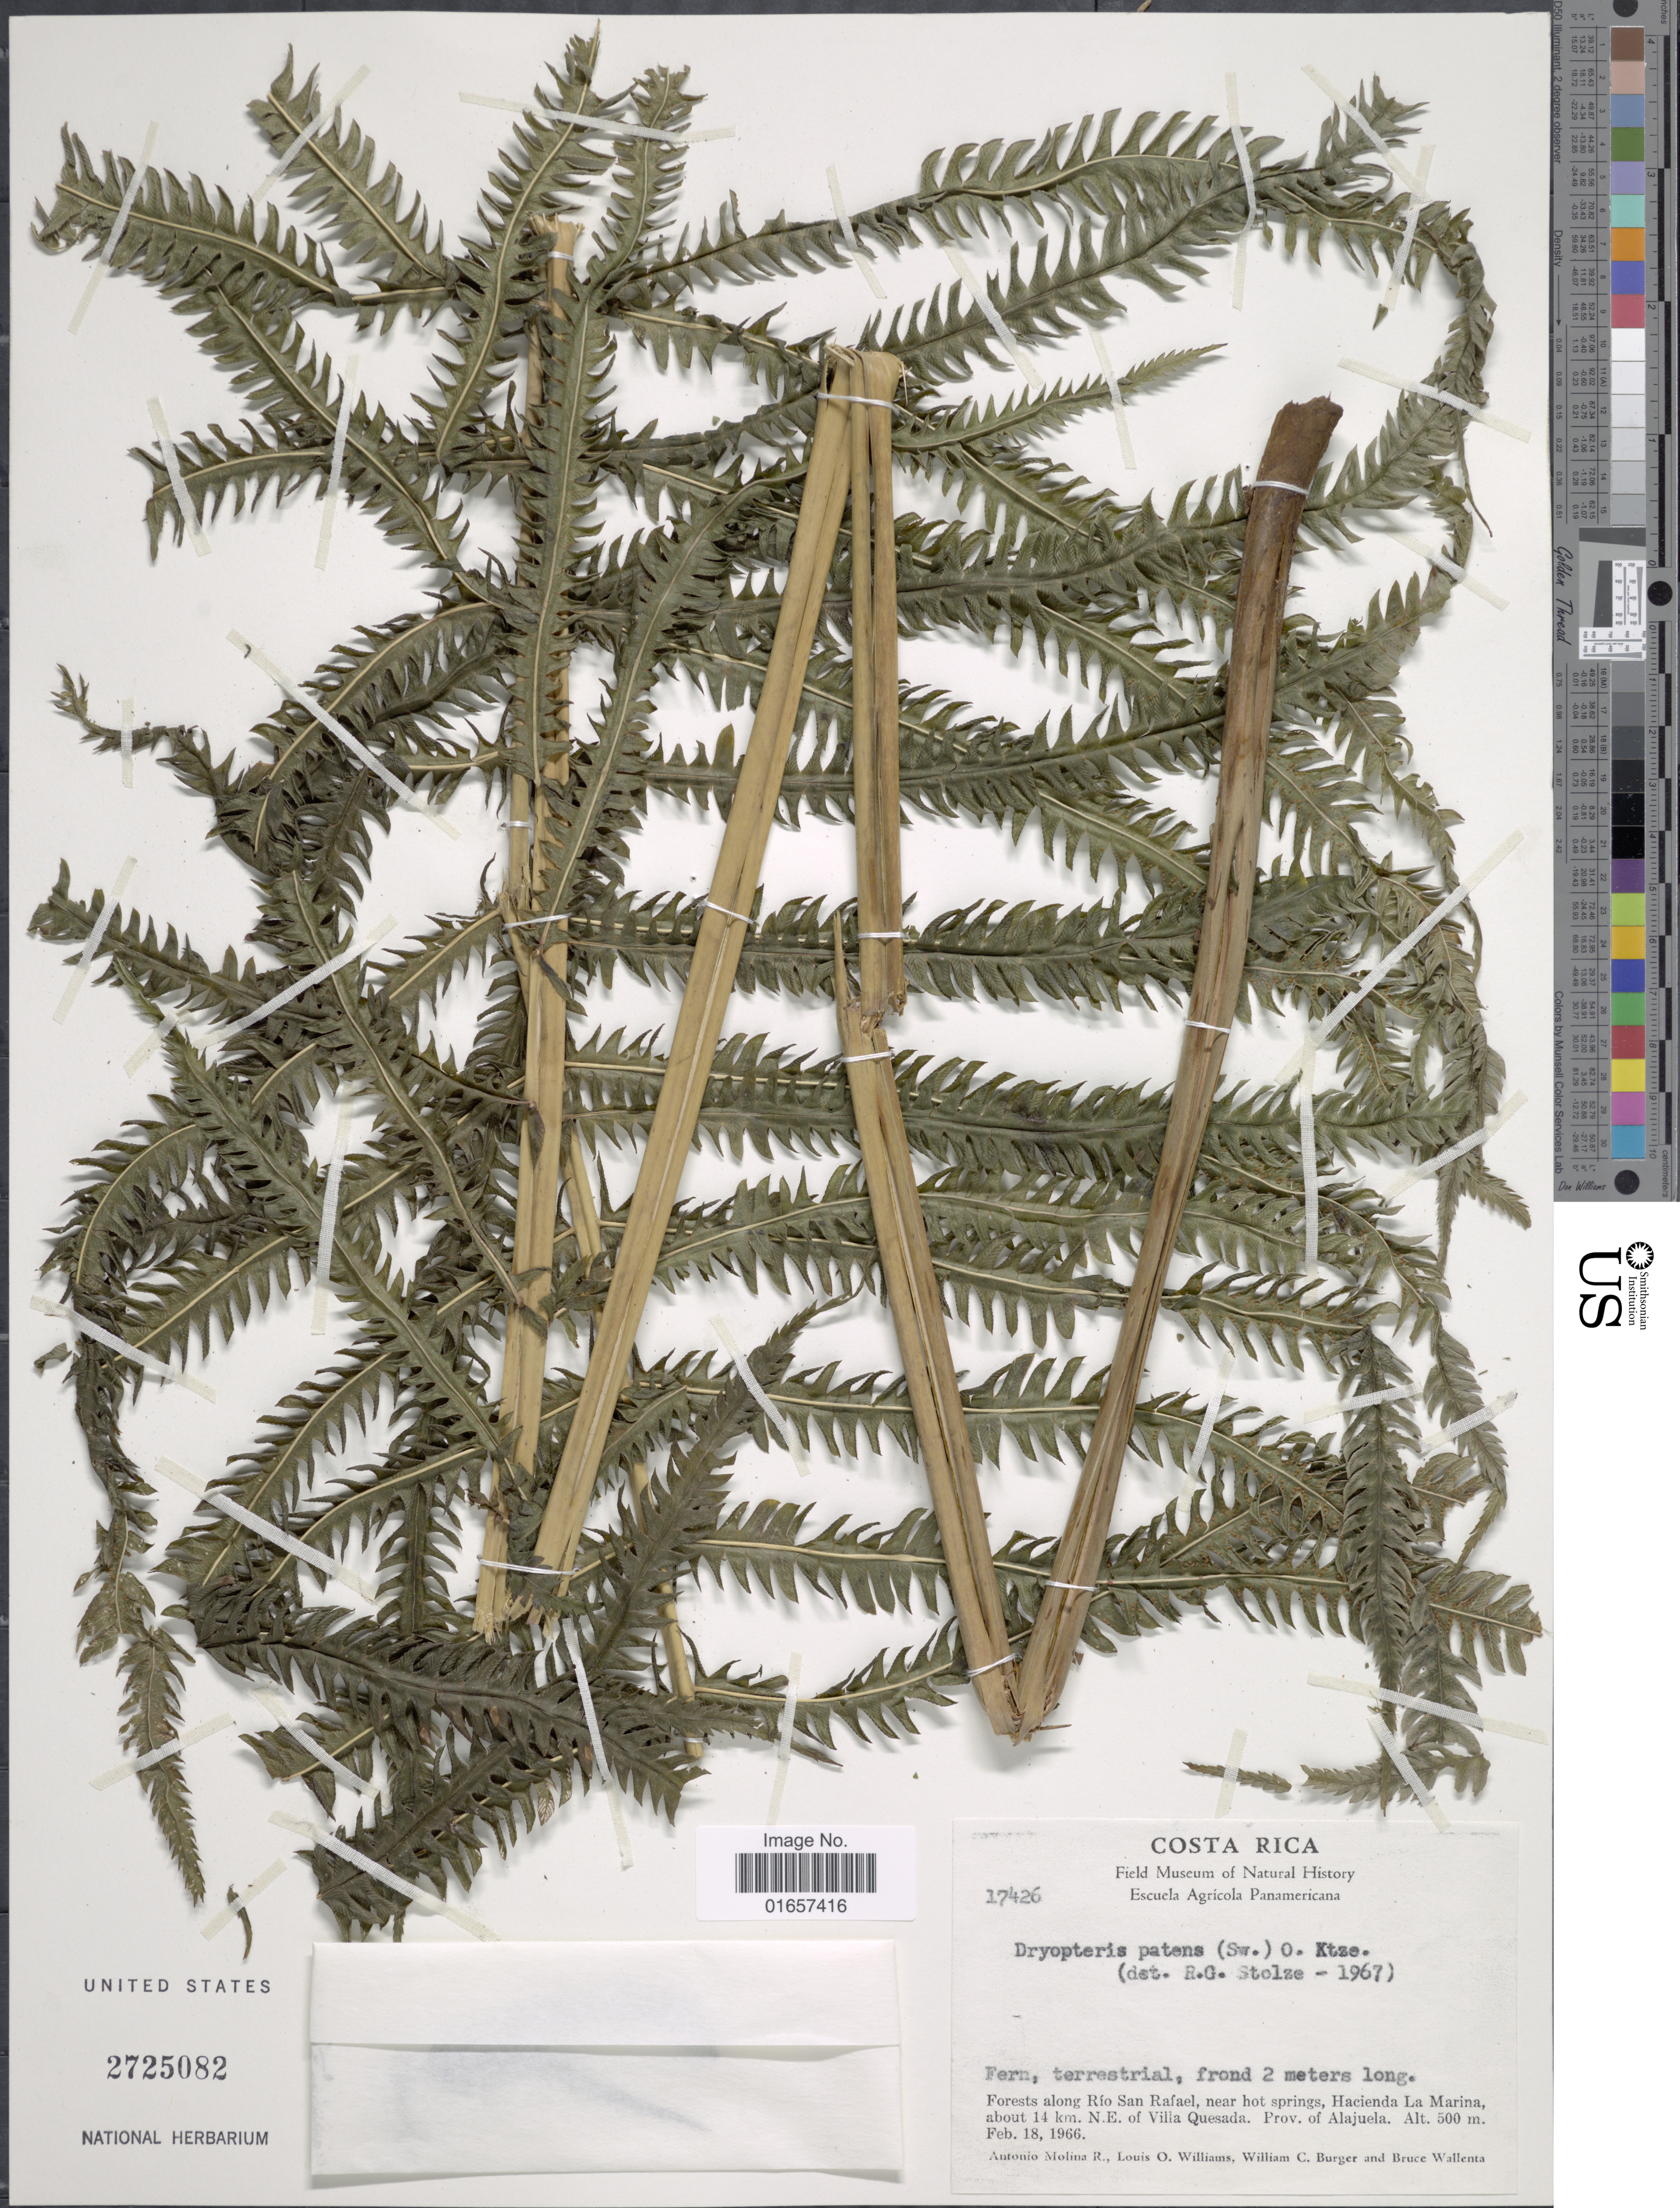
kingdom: Plantae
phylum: Tracheophyta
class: Polypodiopsida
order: Polypodiales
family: Thelypteridaceae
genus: Christella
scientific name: Christella patens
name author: (Sw.) Holttum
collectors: A. Molina R., L. O. Williams, W. Burger & B. Wallenta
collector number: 17426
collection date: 1966-02-18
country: Costa Rica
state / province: Alajuela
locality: Costa Rica, Forest along Río San Rafael, near hot springs, hacienda la Marina, about 14 km. N.E. of Villa Quesada.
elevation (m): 500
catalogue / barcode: US 2725082